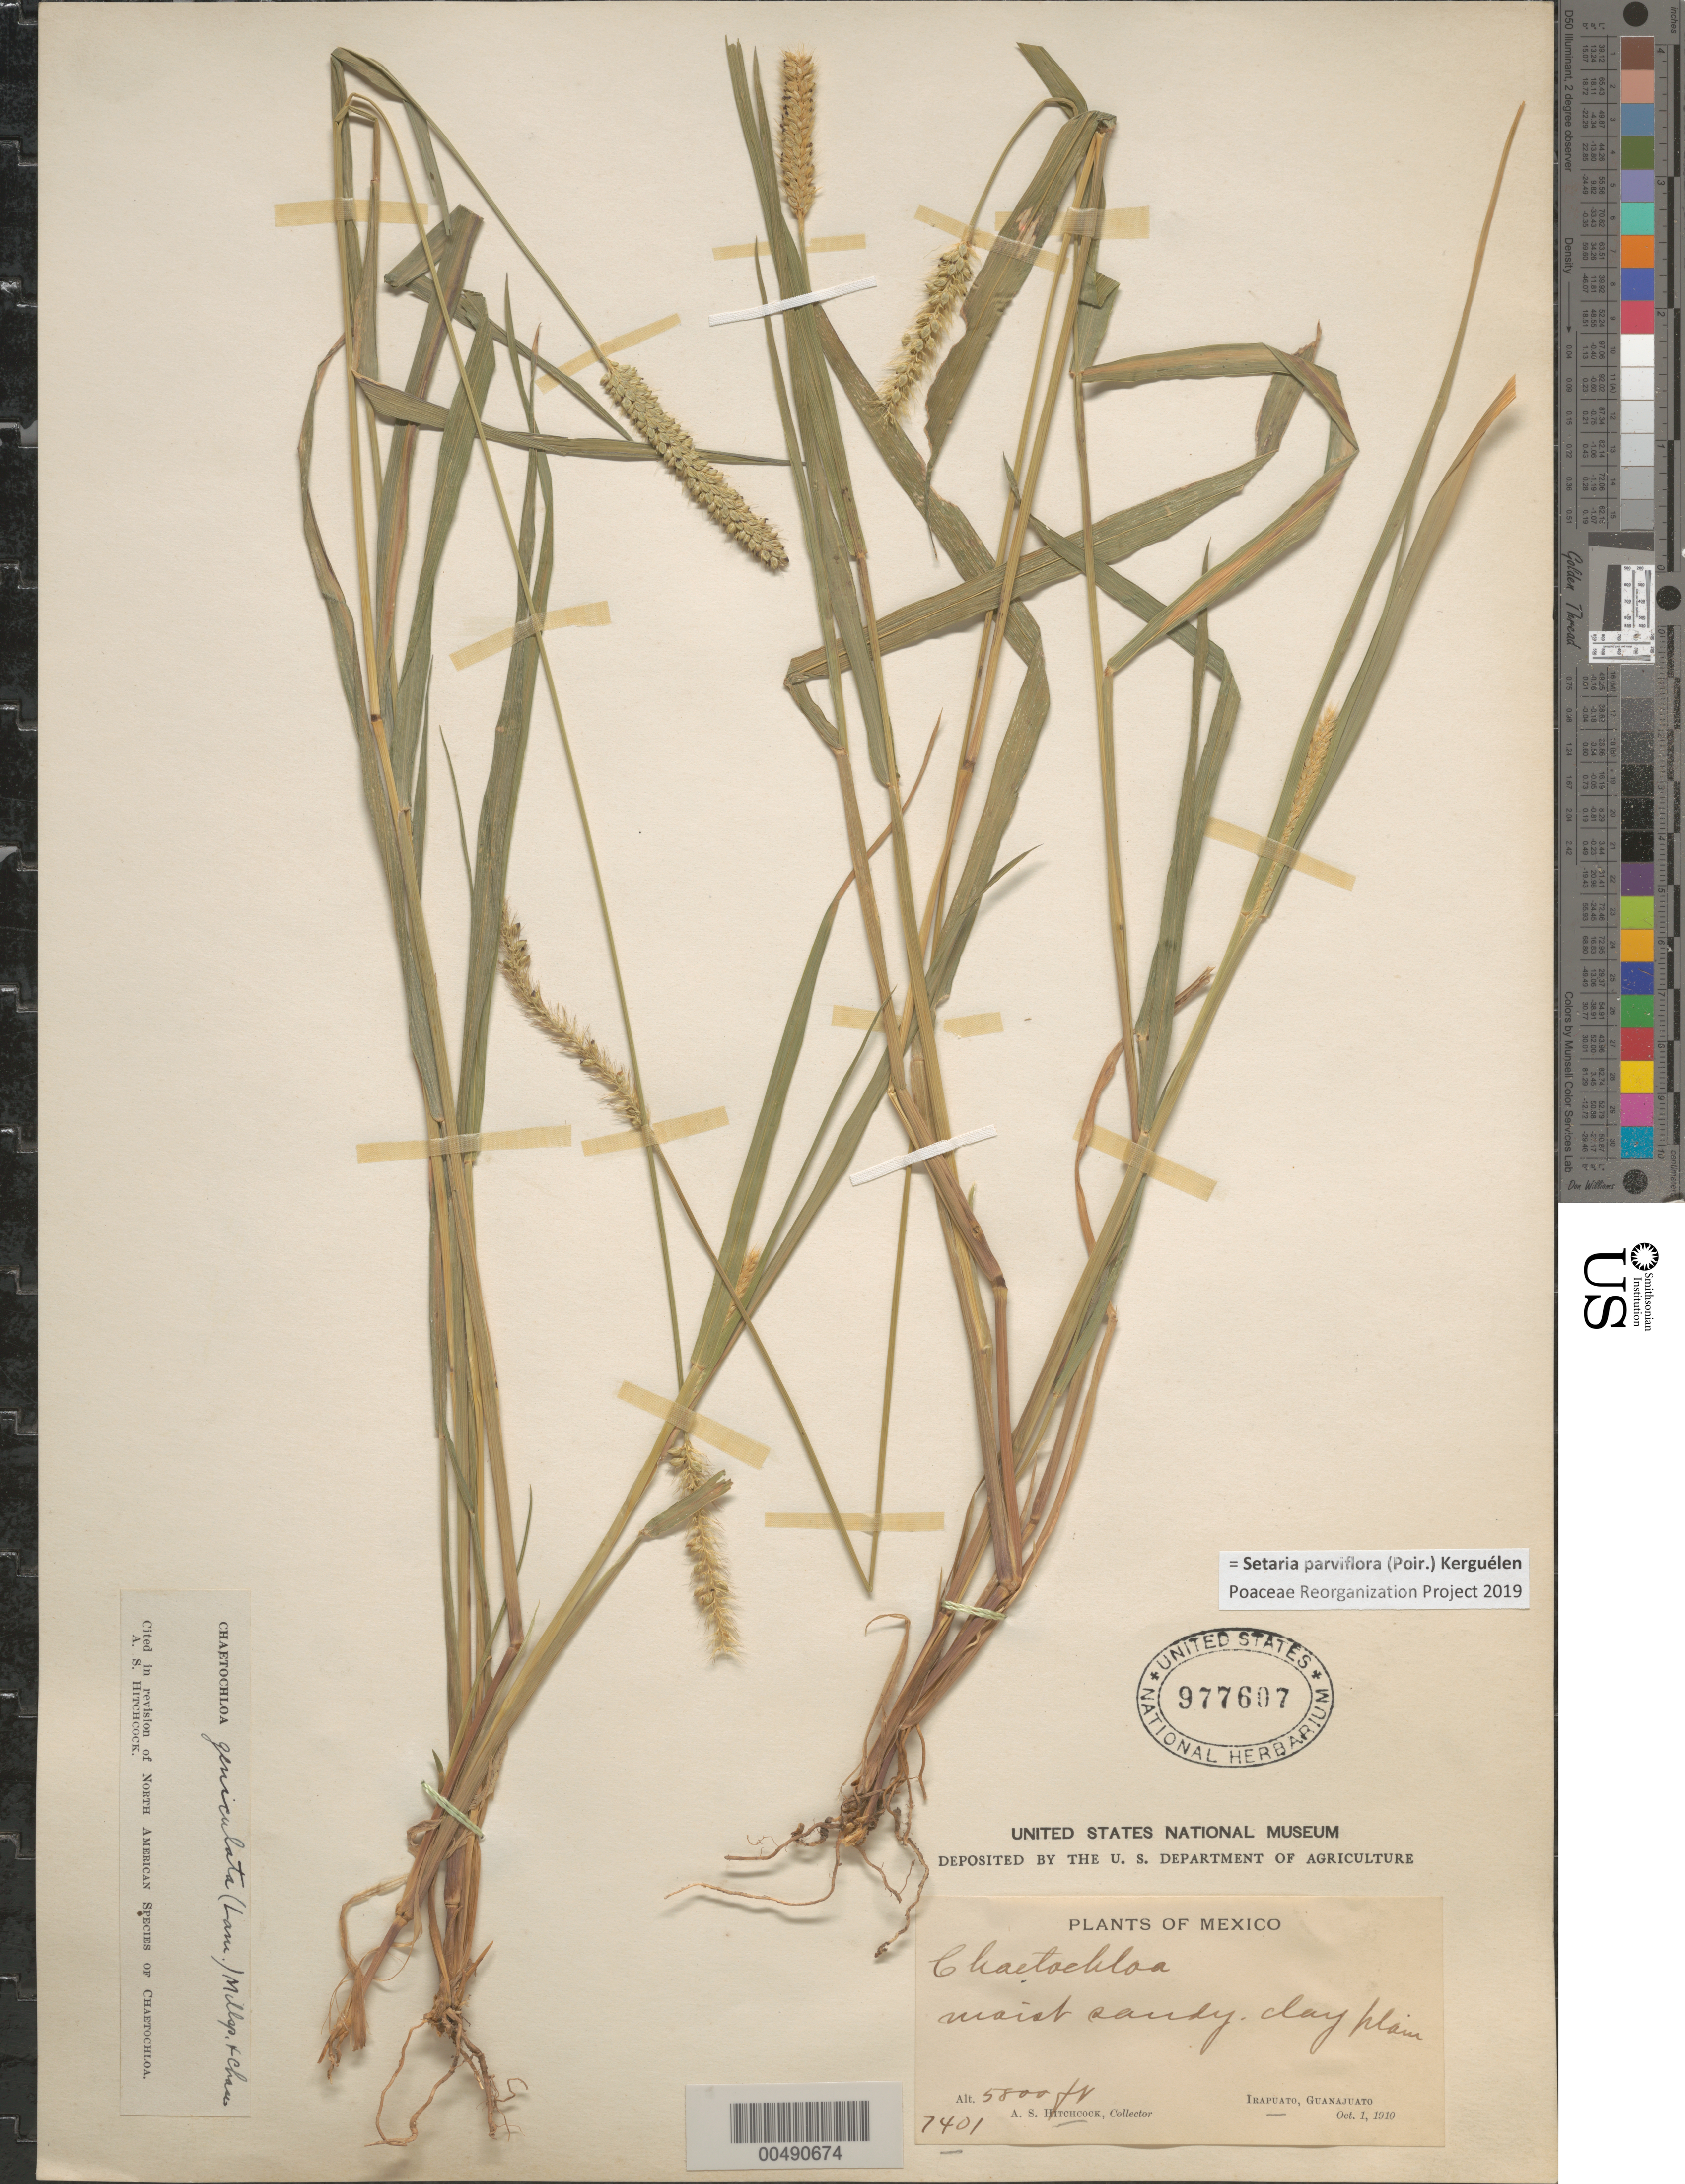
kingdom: Plantae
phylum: Tracheophyta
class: Liliopsida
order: Poales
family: Poaceae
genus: Setaria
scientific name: Setaria parviflora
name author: (Poir.) Kerguélen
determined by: Poaceae Reorganization Project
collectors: A. S. Hitchcock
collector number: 7401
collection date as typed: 1 Oct 1910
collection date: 1910-10-01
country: Mexico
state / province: Guanajuato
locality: Irapuato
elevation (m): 1768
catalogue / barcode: US 977607